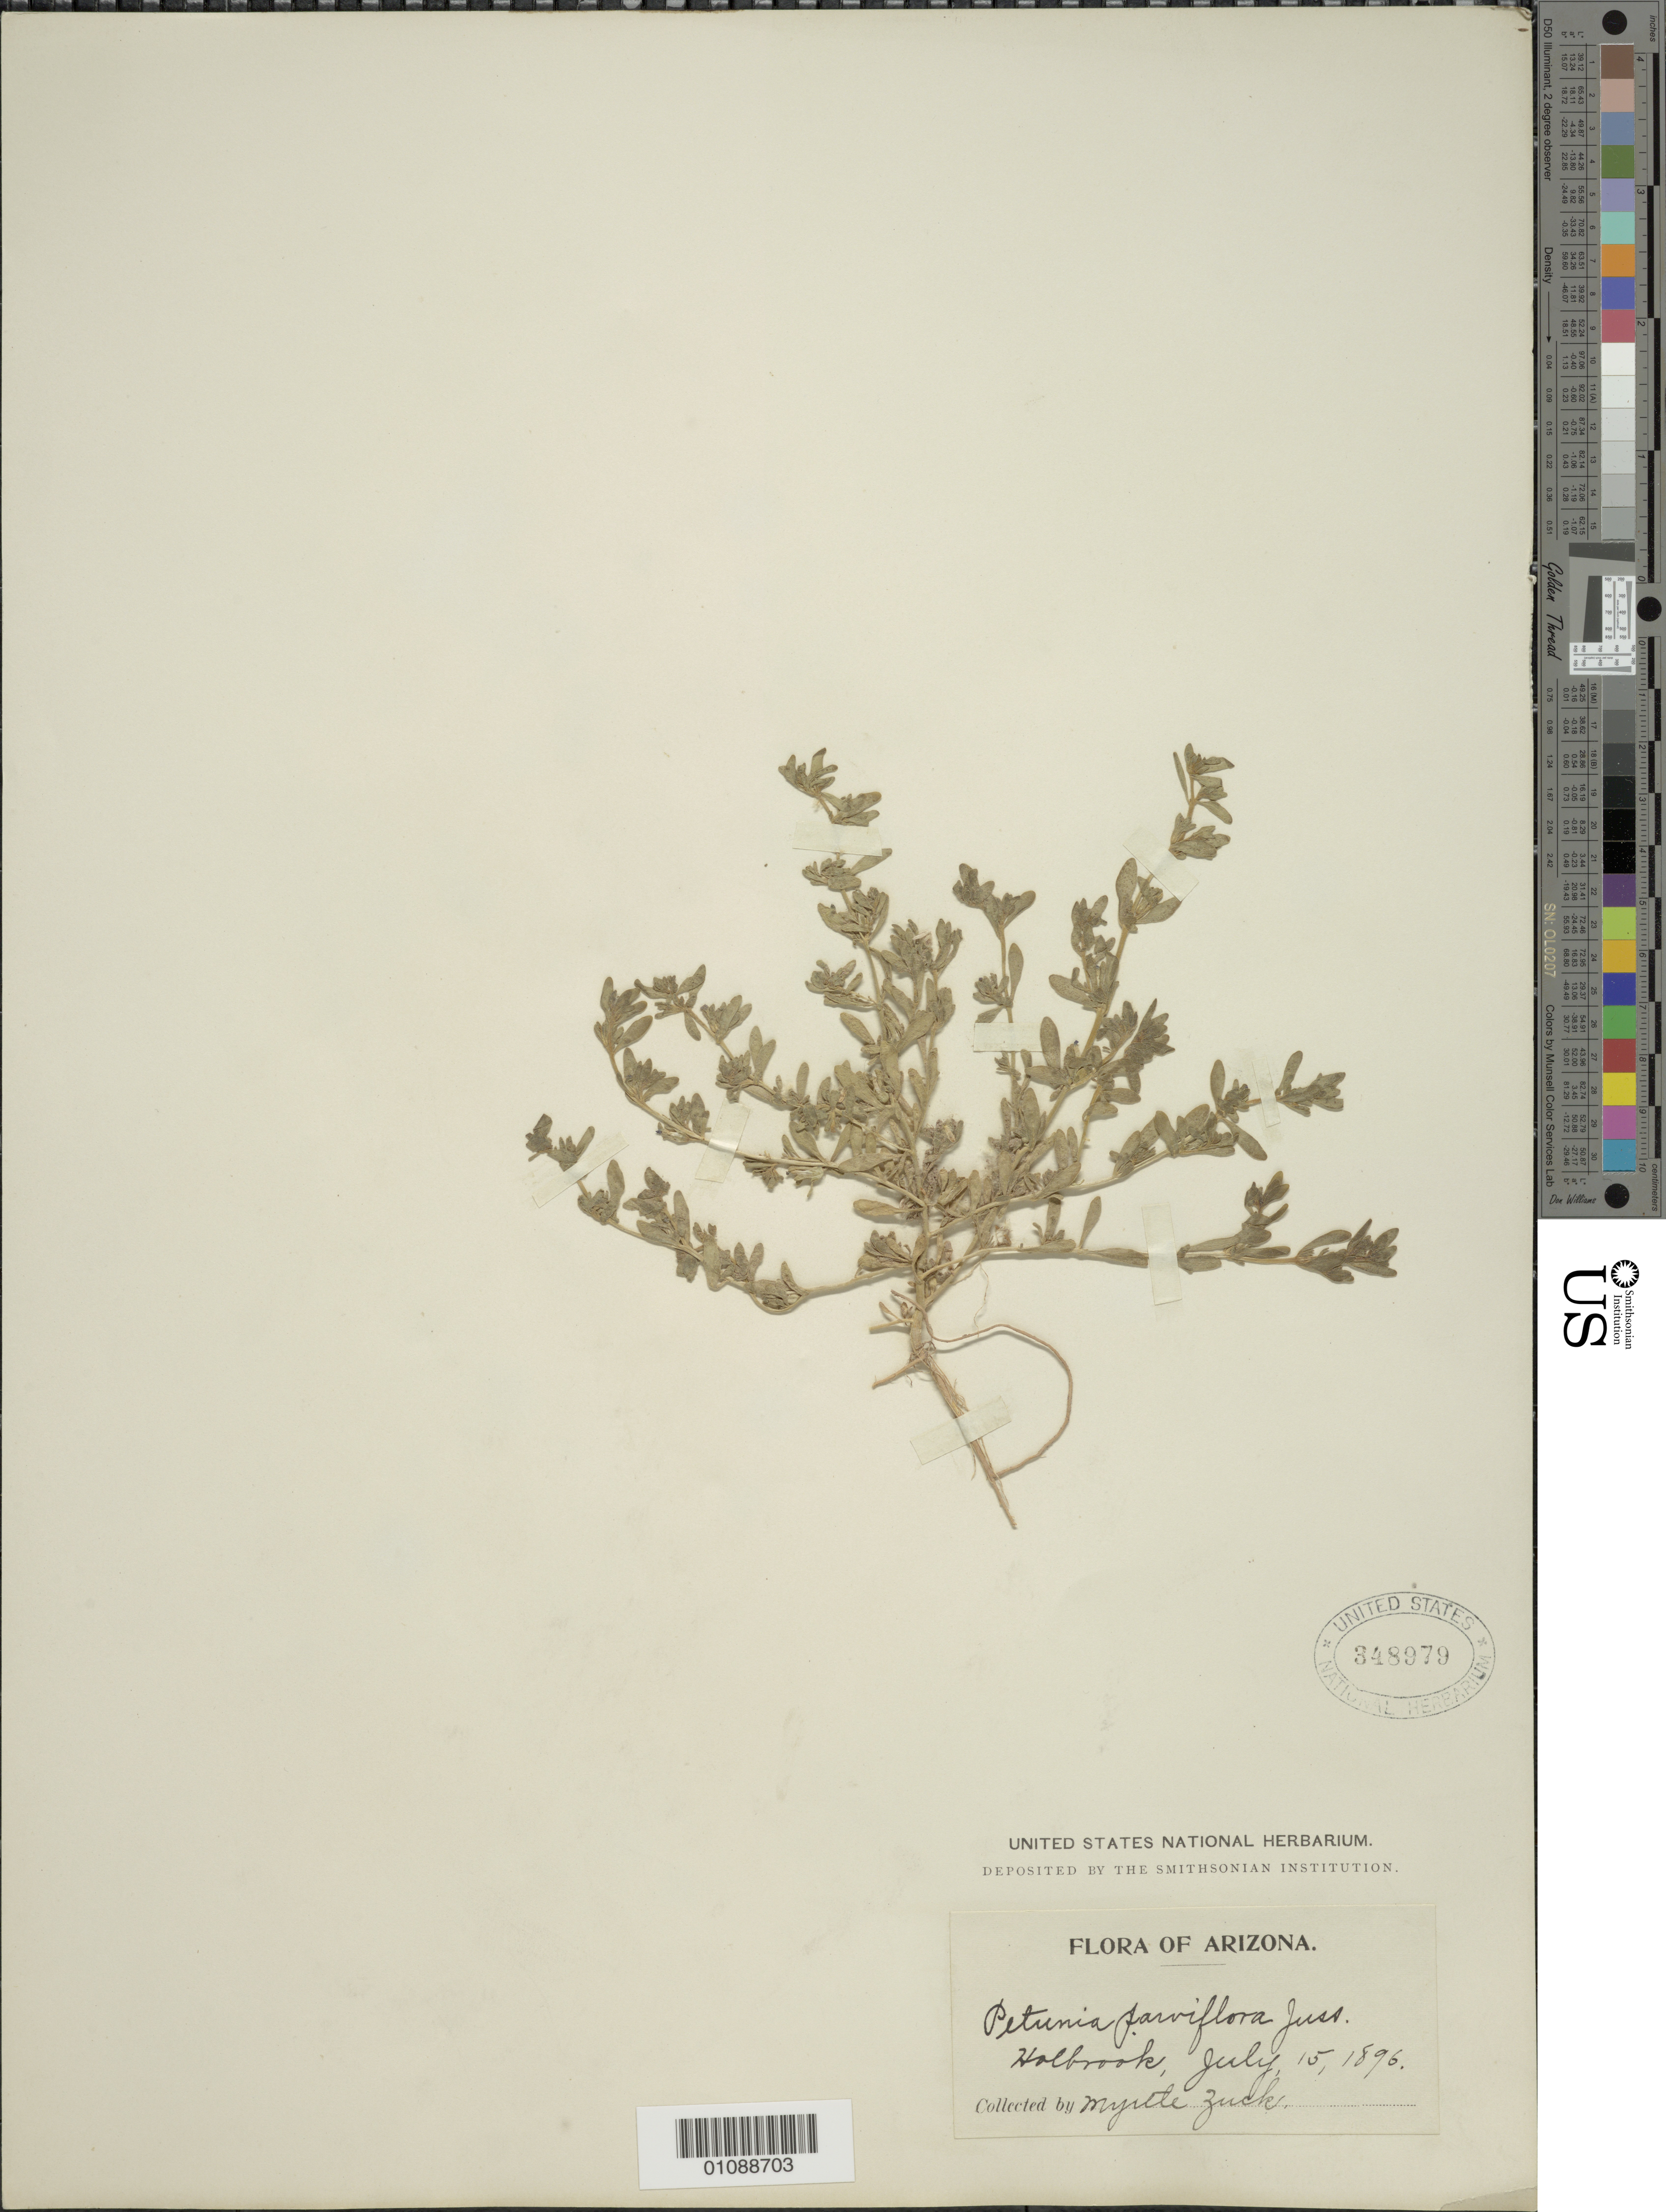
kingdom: Plantae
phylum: Tracheophyta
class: Magnoliopsida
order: Solanales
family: Solanaceae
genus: Petunia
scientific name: Petunia parviflora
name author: Juss.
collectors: M. Zuck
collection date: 1896-07-15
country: United States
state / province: Arizona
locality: Holbrook.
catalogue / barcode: US 348979